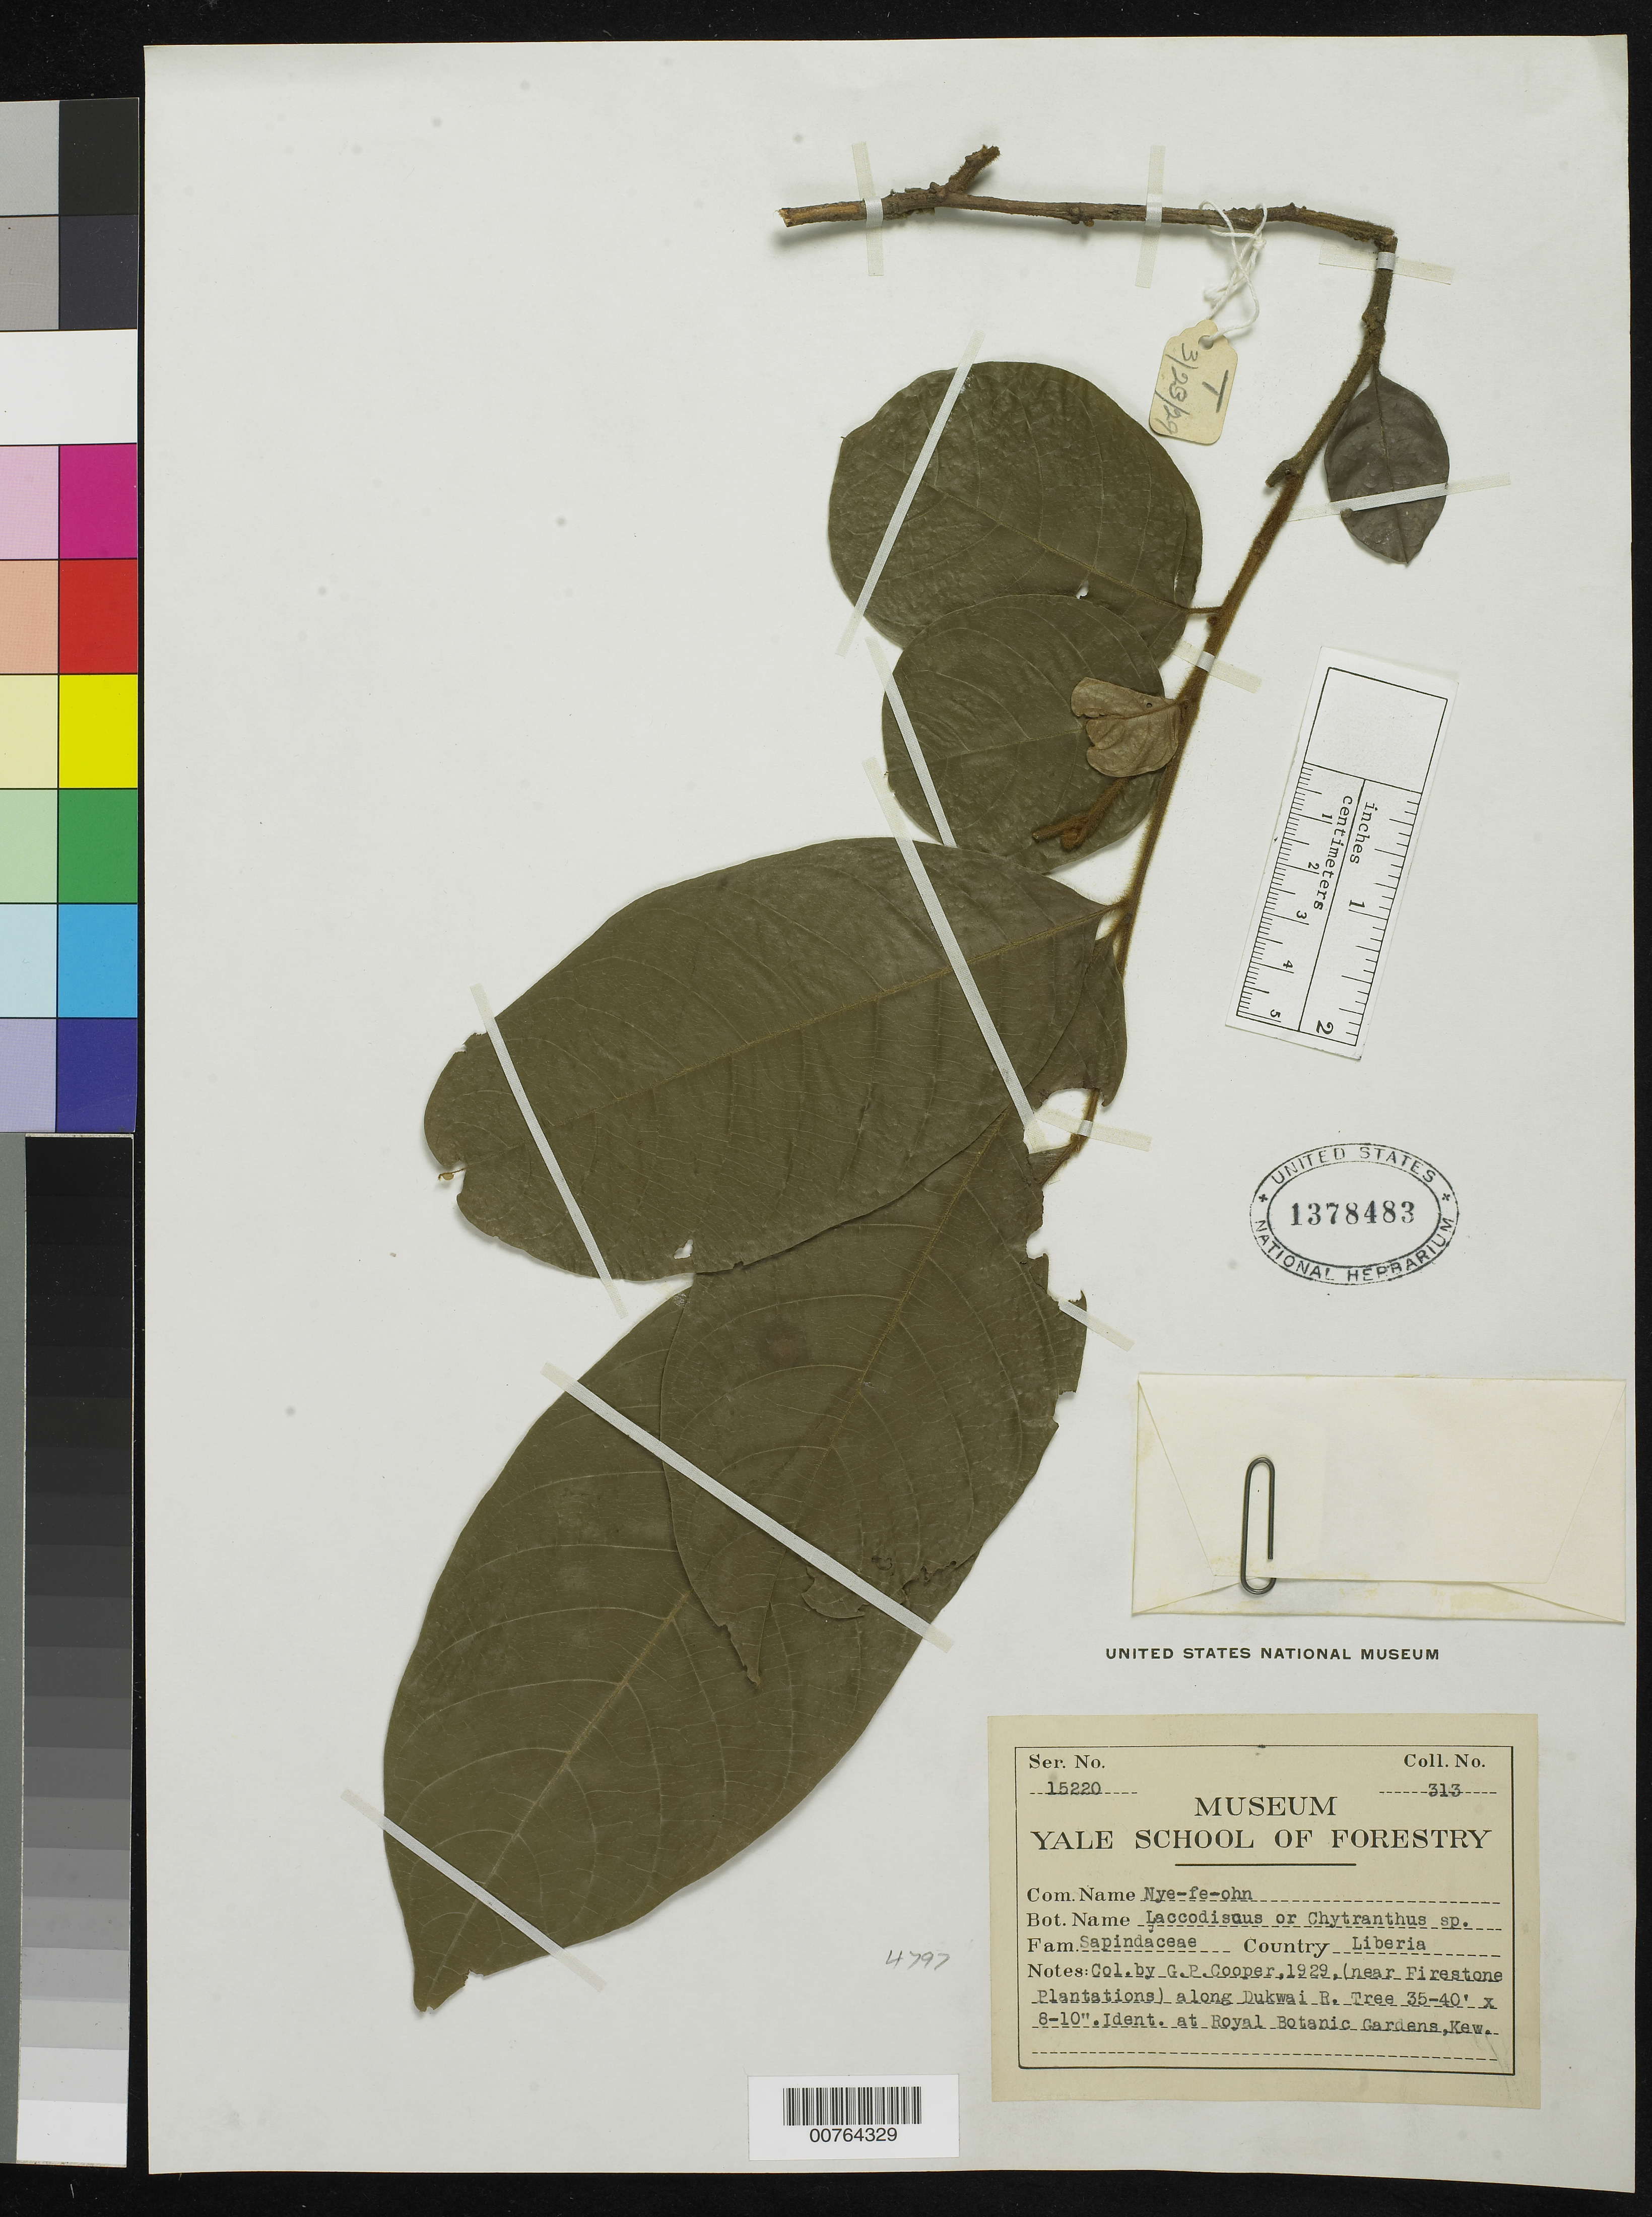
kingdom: Plantae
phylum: Tracheophyta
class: Magnoliopsida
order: Sapindales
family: Sapindaceae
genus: Laccodiscus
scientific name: Laccodiscus sp.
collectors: G. Cooper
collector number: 313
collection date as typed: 1929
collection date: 1929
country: Liberia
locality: (near Firestone Plantations) along Dukwai R.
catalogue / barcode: US 1378483